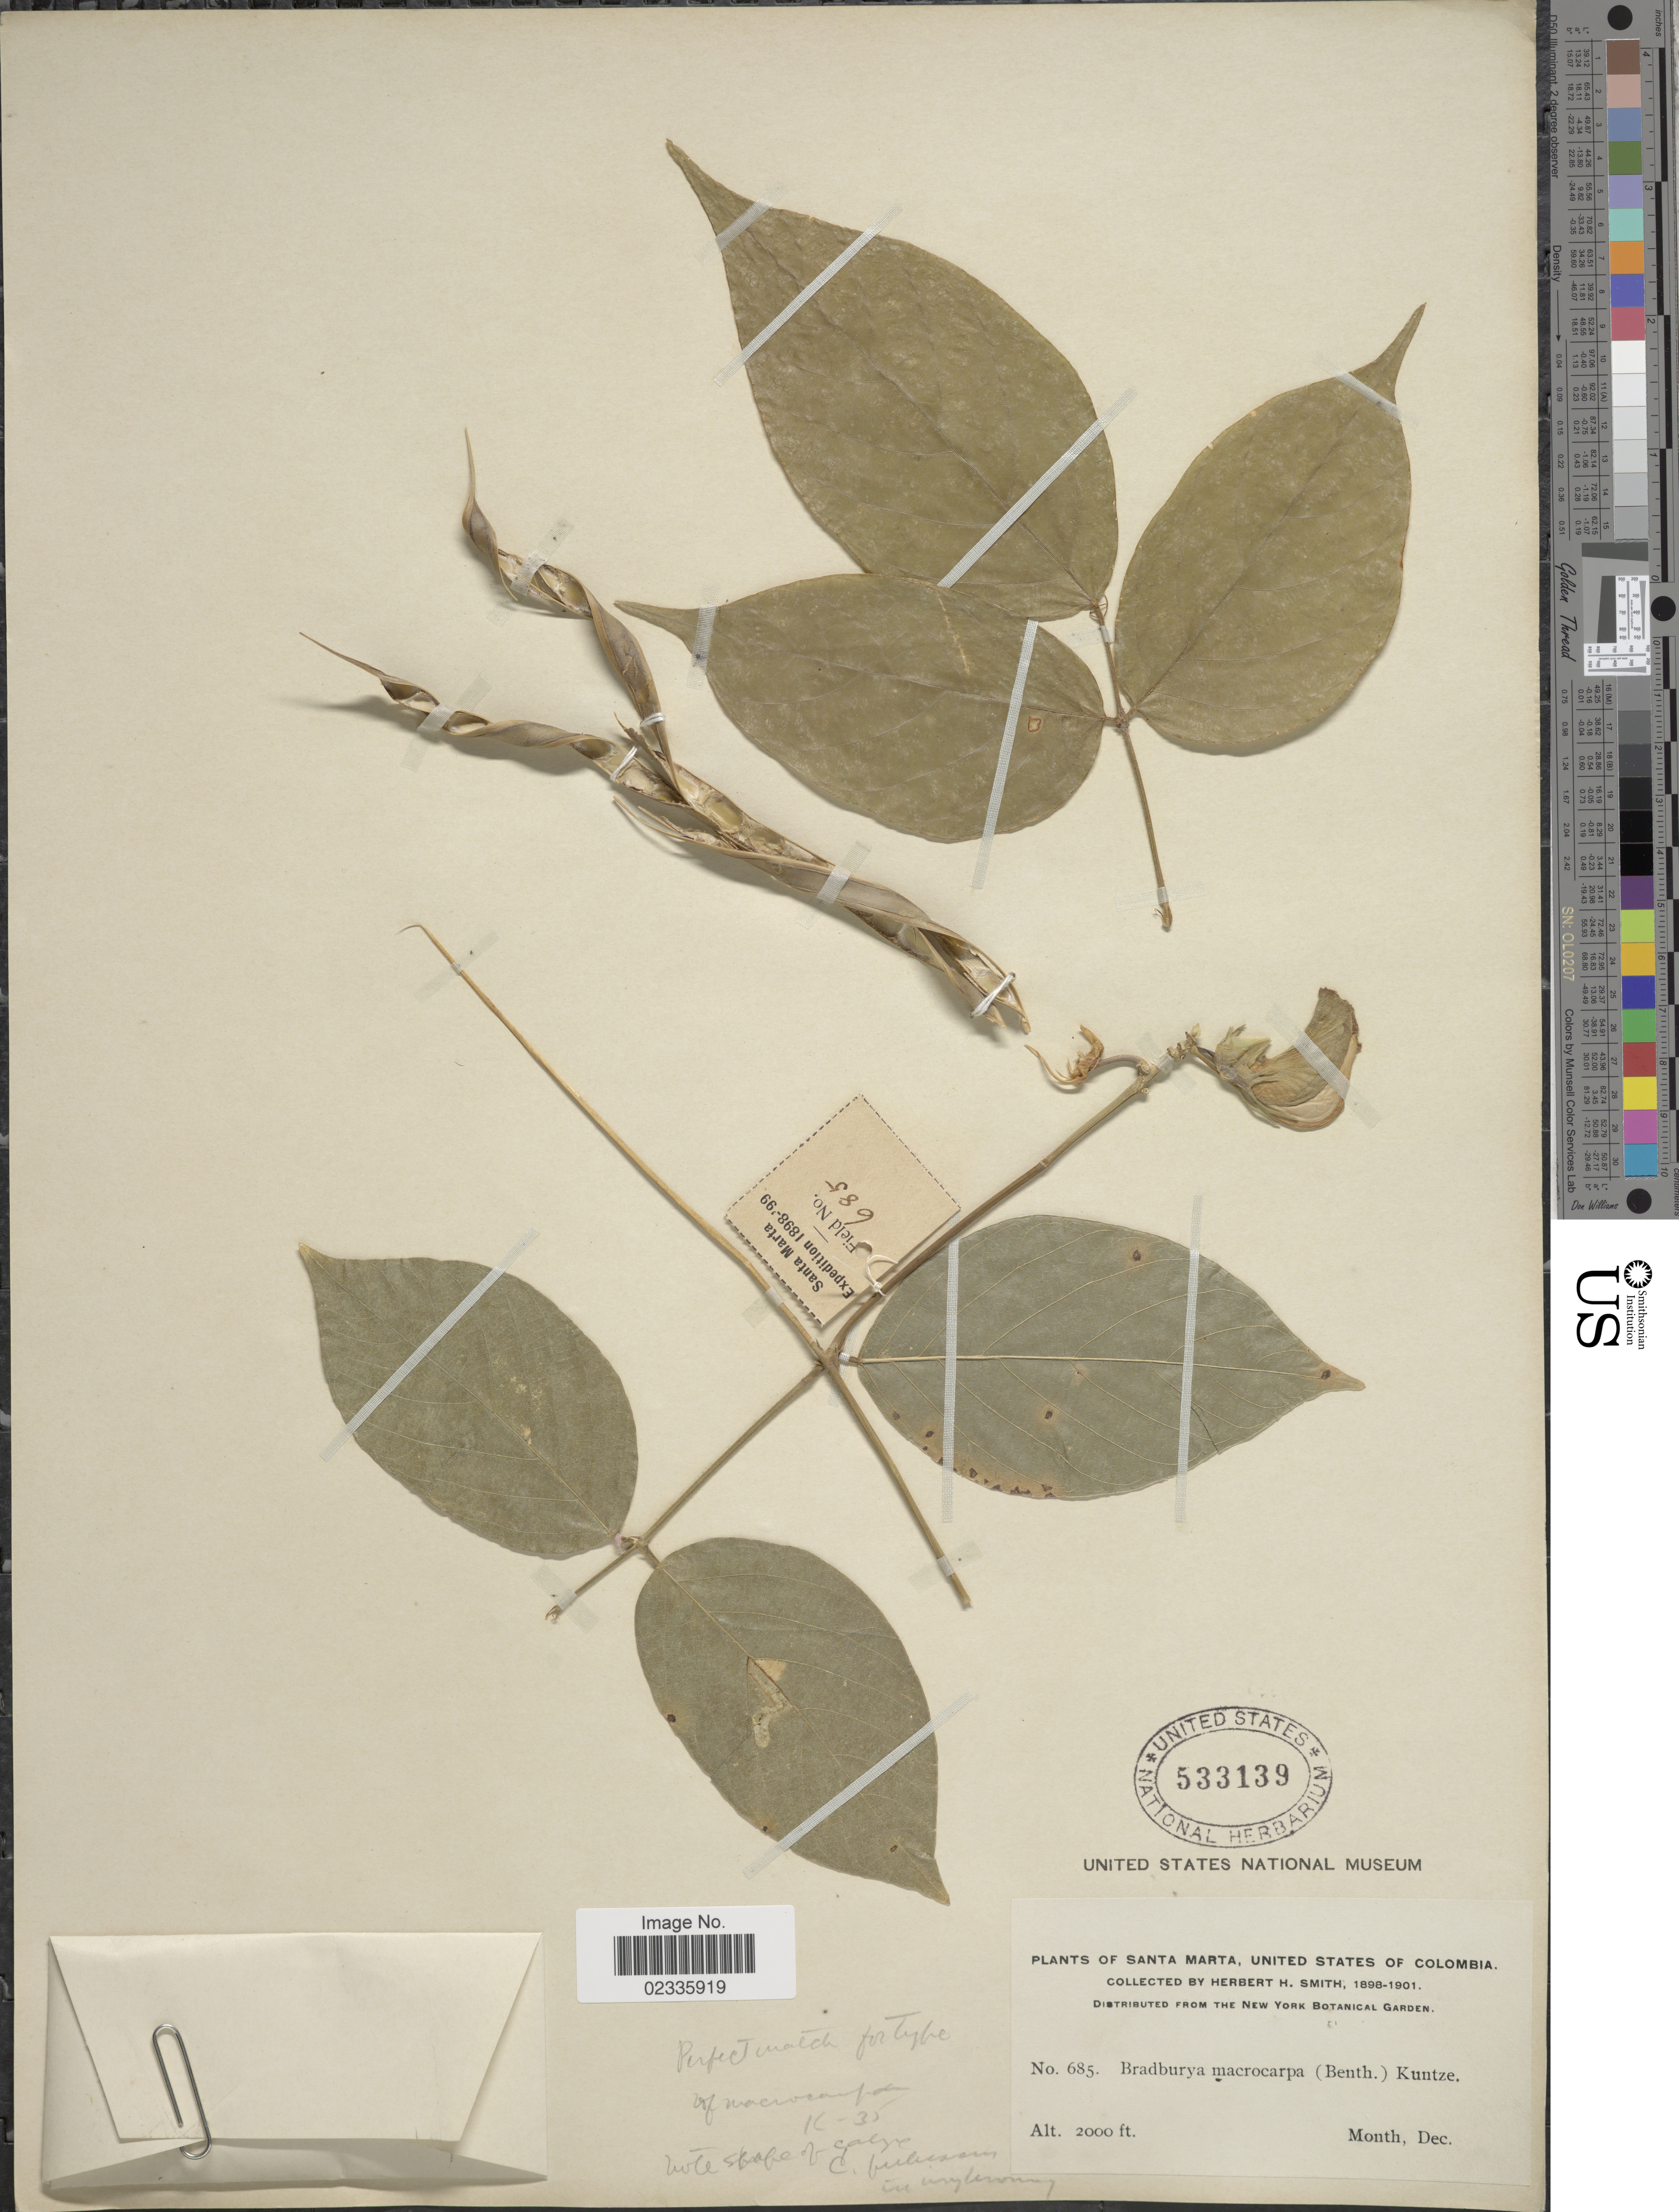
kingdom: Plantae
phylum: Tracheophyta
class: Magnoliopsida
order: Fabales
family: Fabaceae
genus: Centrosema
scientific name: Centrosema macrocarpum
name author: Benth.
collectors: Herbert H. Smith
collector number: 685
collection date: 1898-12/1901-12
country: Colombia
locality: Santa Marta, United States of Columbia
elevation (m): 610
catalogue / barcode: US 533139